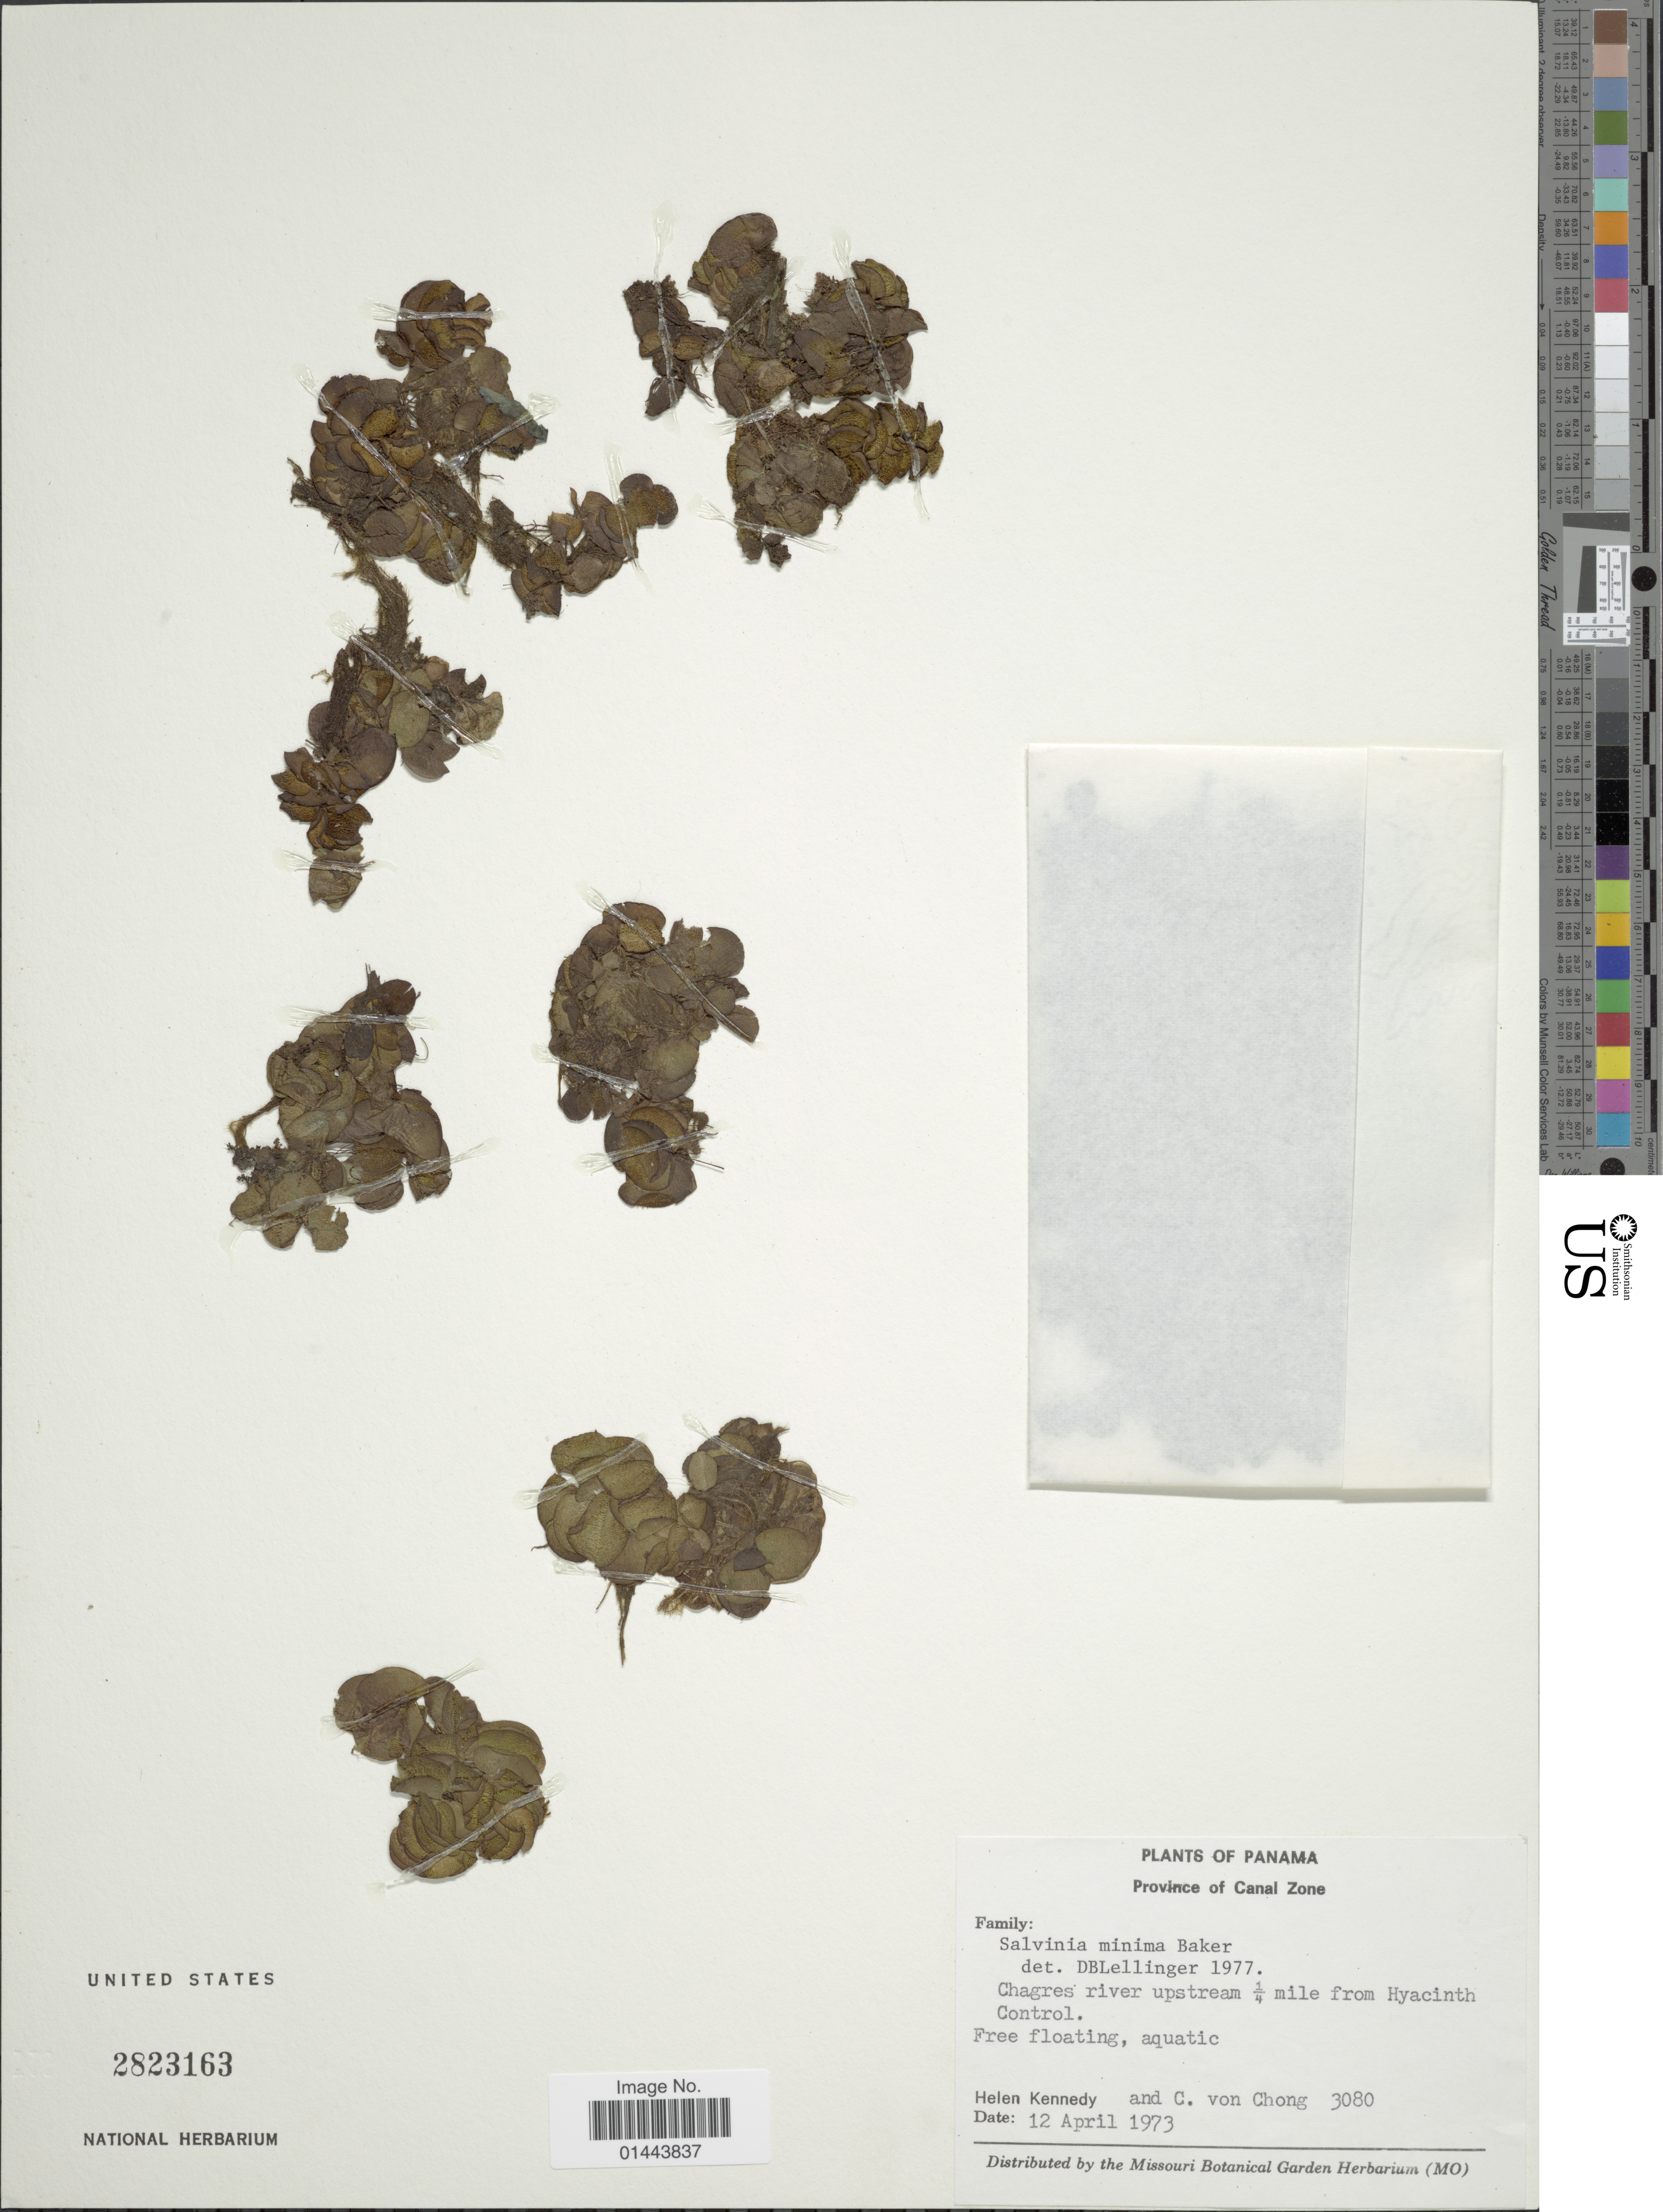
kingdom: Plantae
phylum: Tracheophyta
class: Polypodiopsida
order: Salviniales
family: Salviniaceae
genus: Salvinia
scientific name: Salvinia minima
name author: Baker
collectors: H. Kennedy & C. Von Chong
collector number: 3080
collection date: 1973-04-12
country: Panama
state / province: Colón / Panamá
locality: Canal Zone, Chagres river upstream ¼ mile from Hyacinth Control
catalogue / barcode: US 2823163